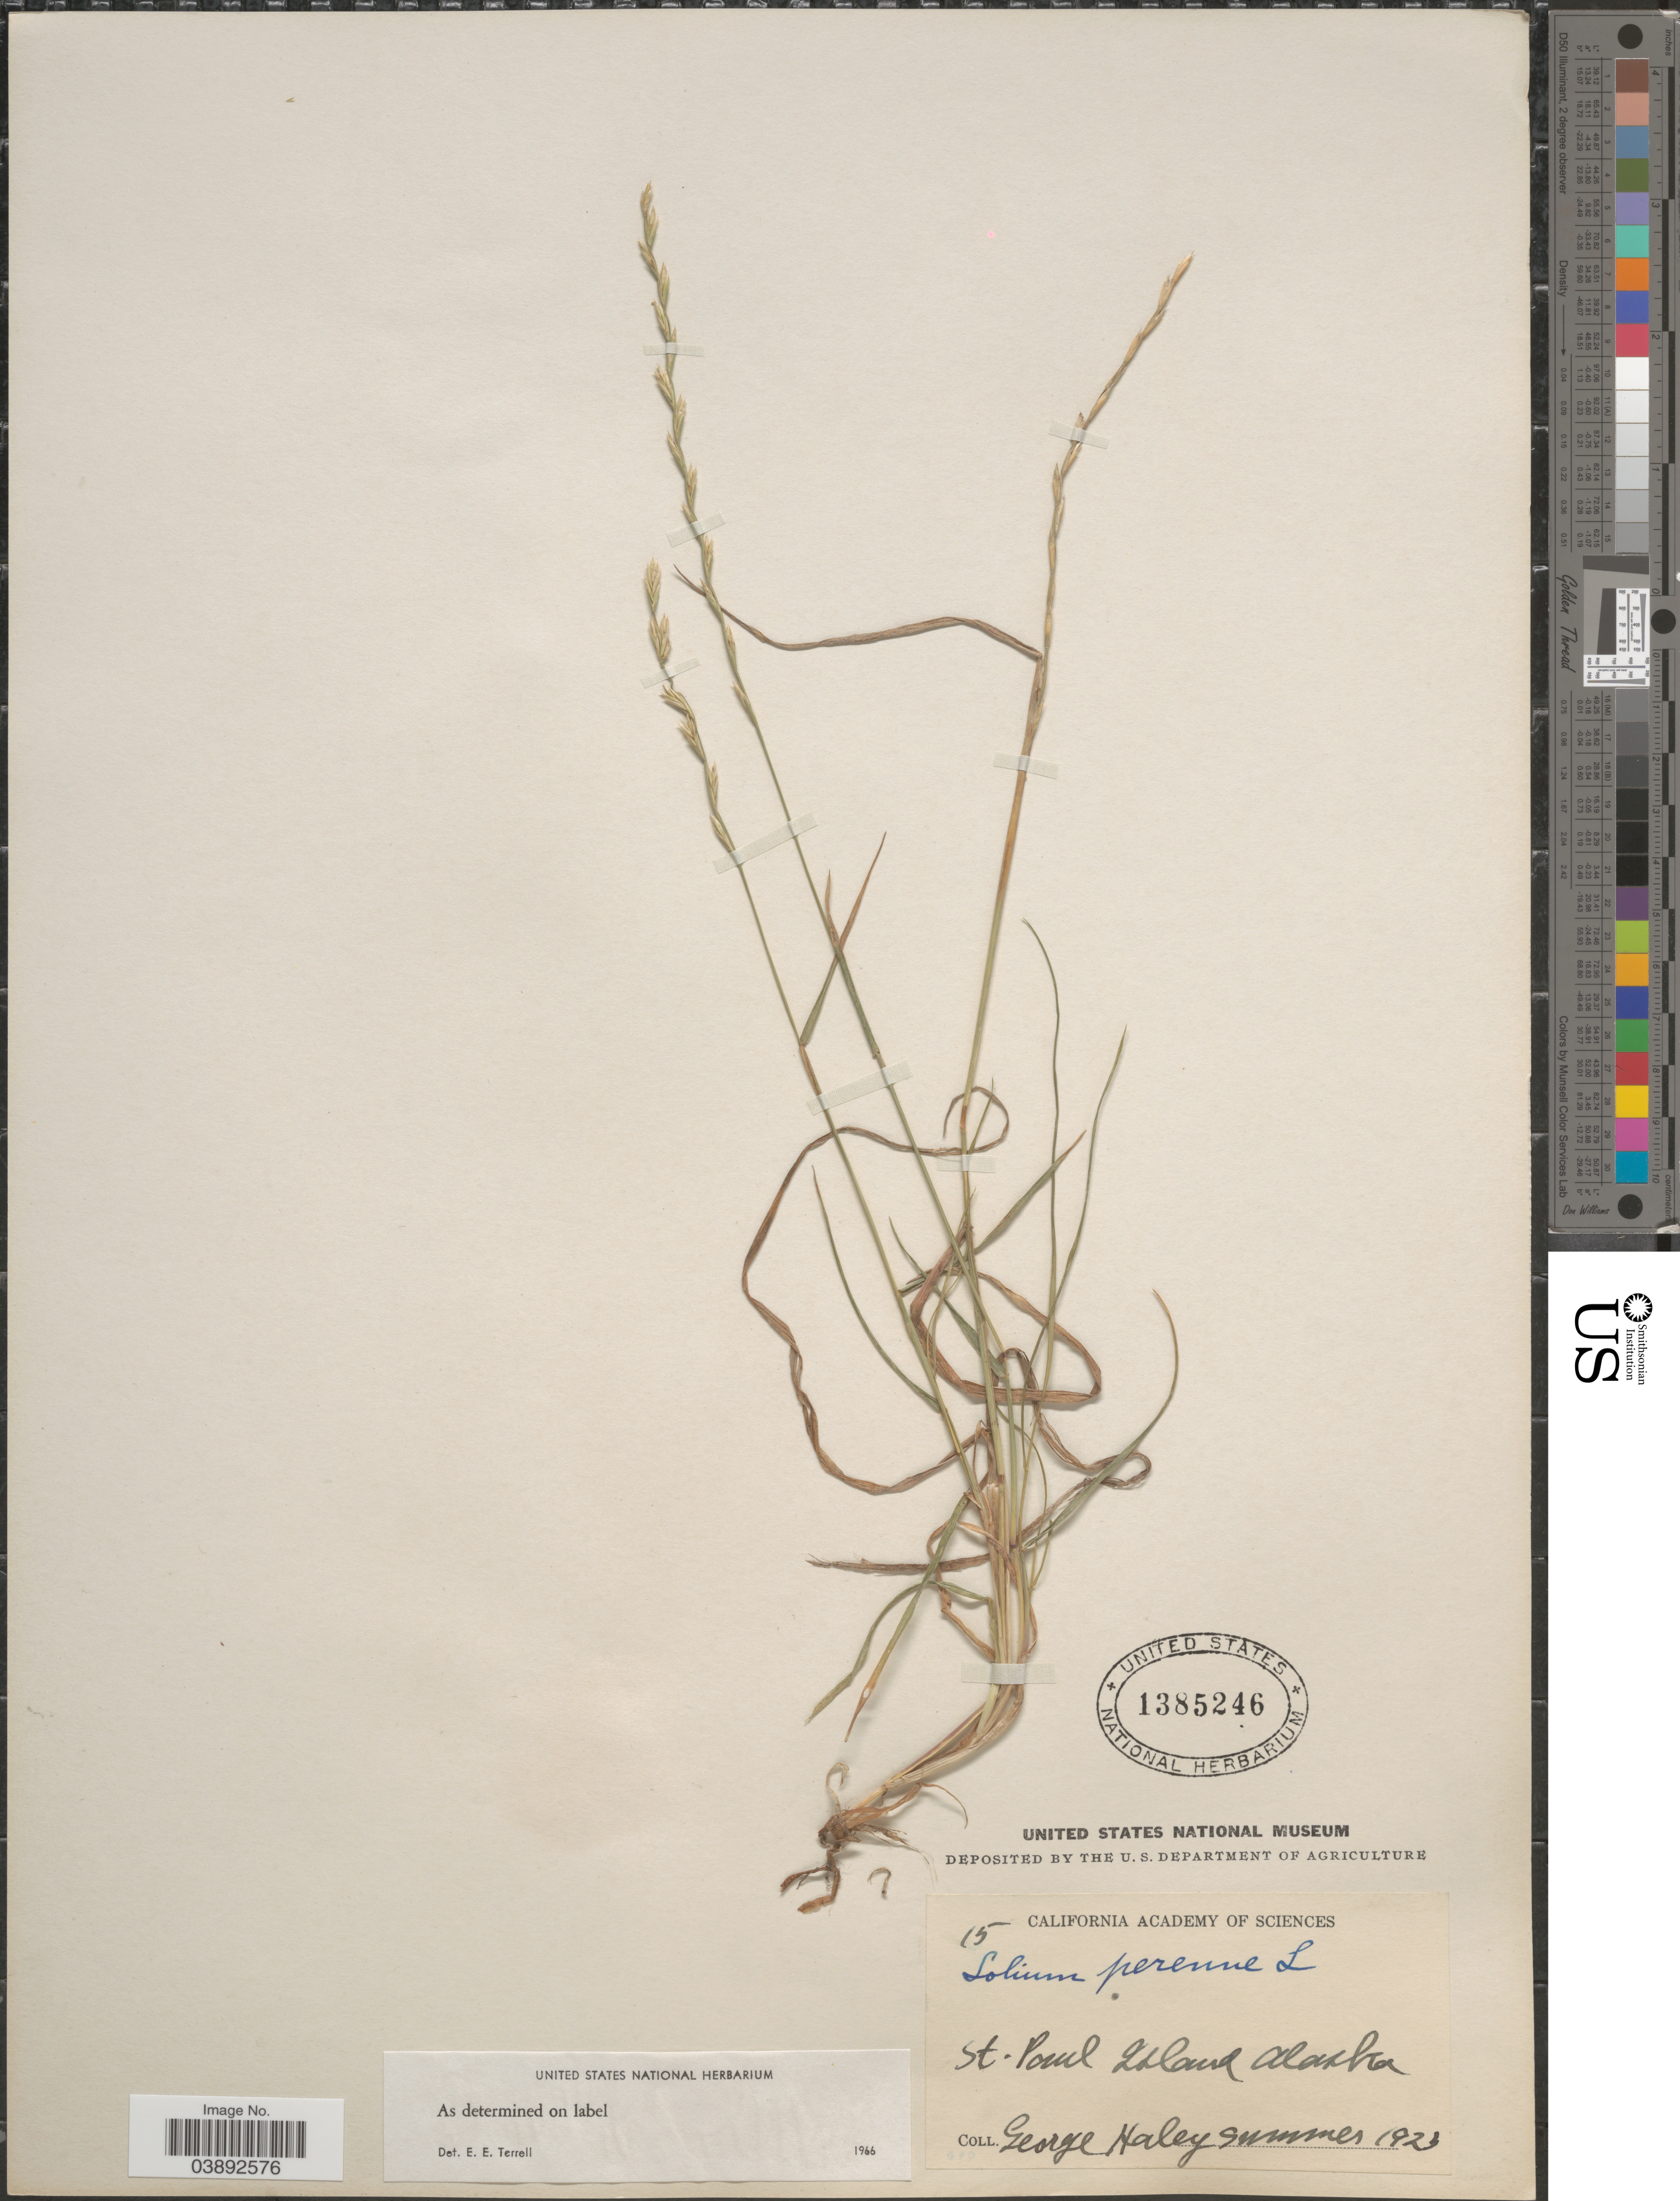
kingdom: Plantae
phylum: Tracheophyta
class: Liliopsida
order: Poales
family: Poaceae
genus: Lolium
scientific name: Lolium perenne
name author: L.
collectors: G. Haley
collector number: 15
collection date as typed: Summer 1923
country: United States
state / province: Alaska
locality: St. Paul Island.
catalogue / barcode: US 1385246